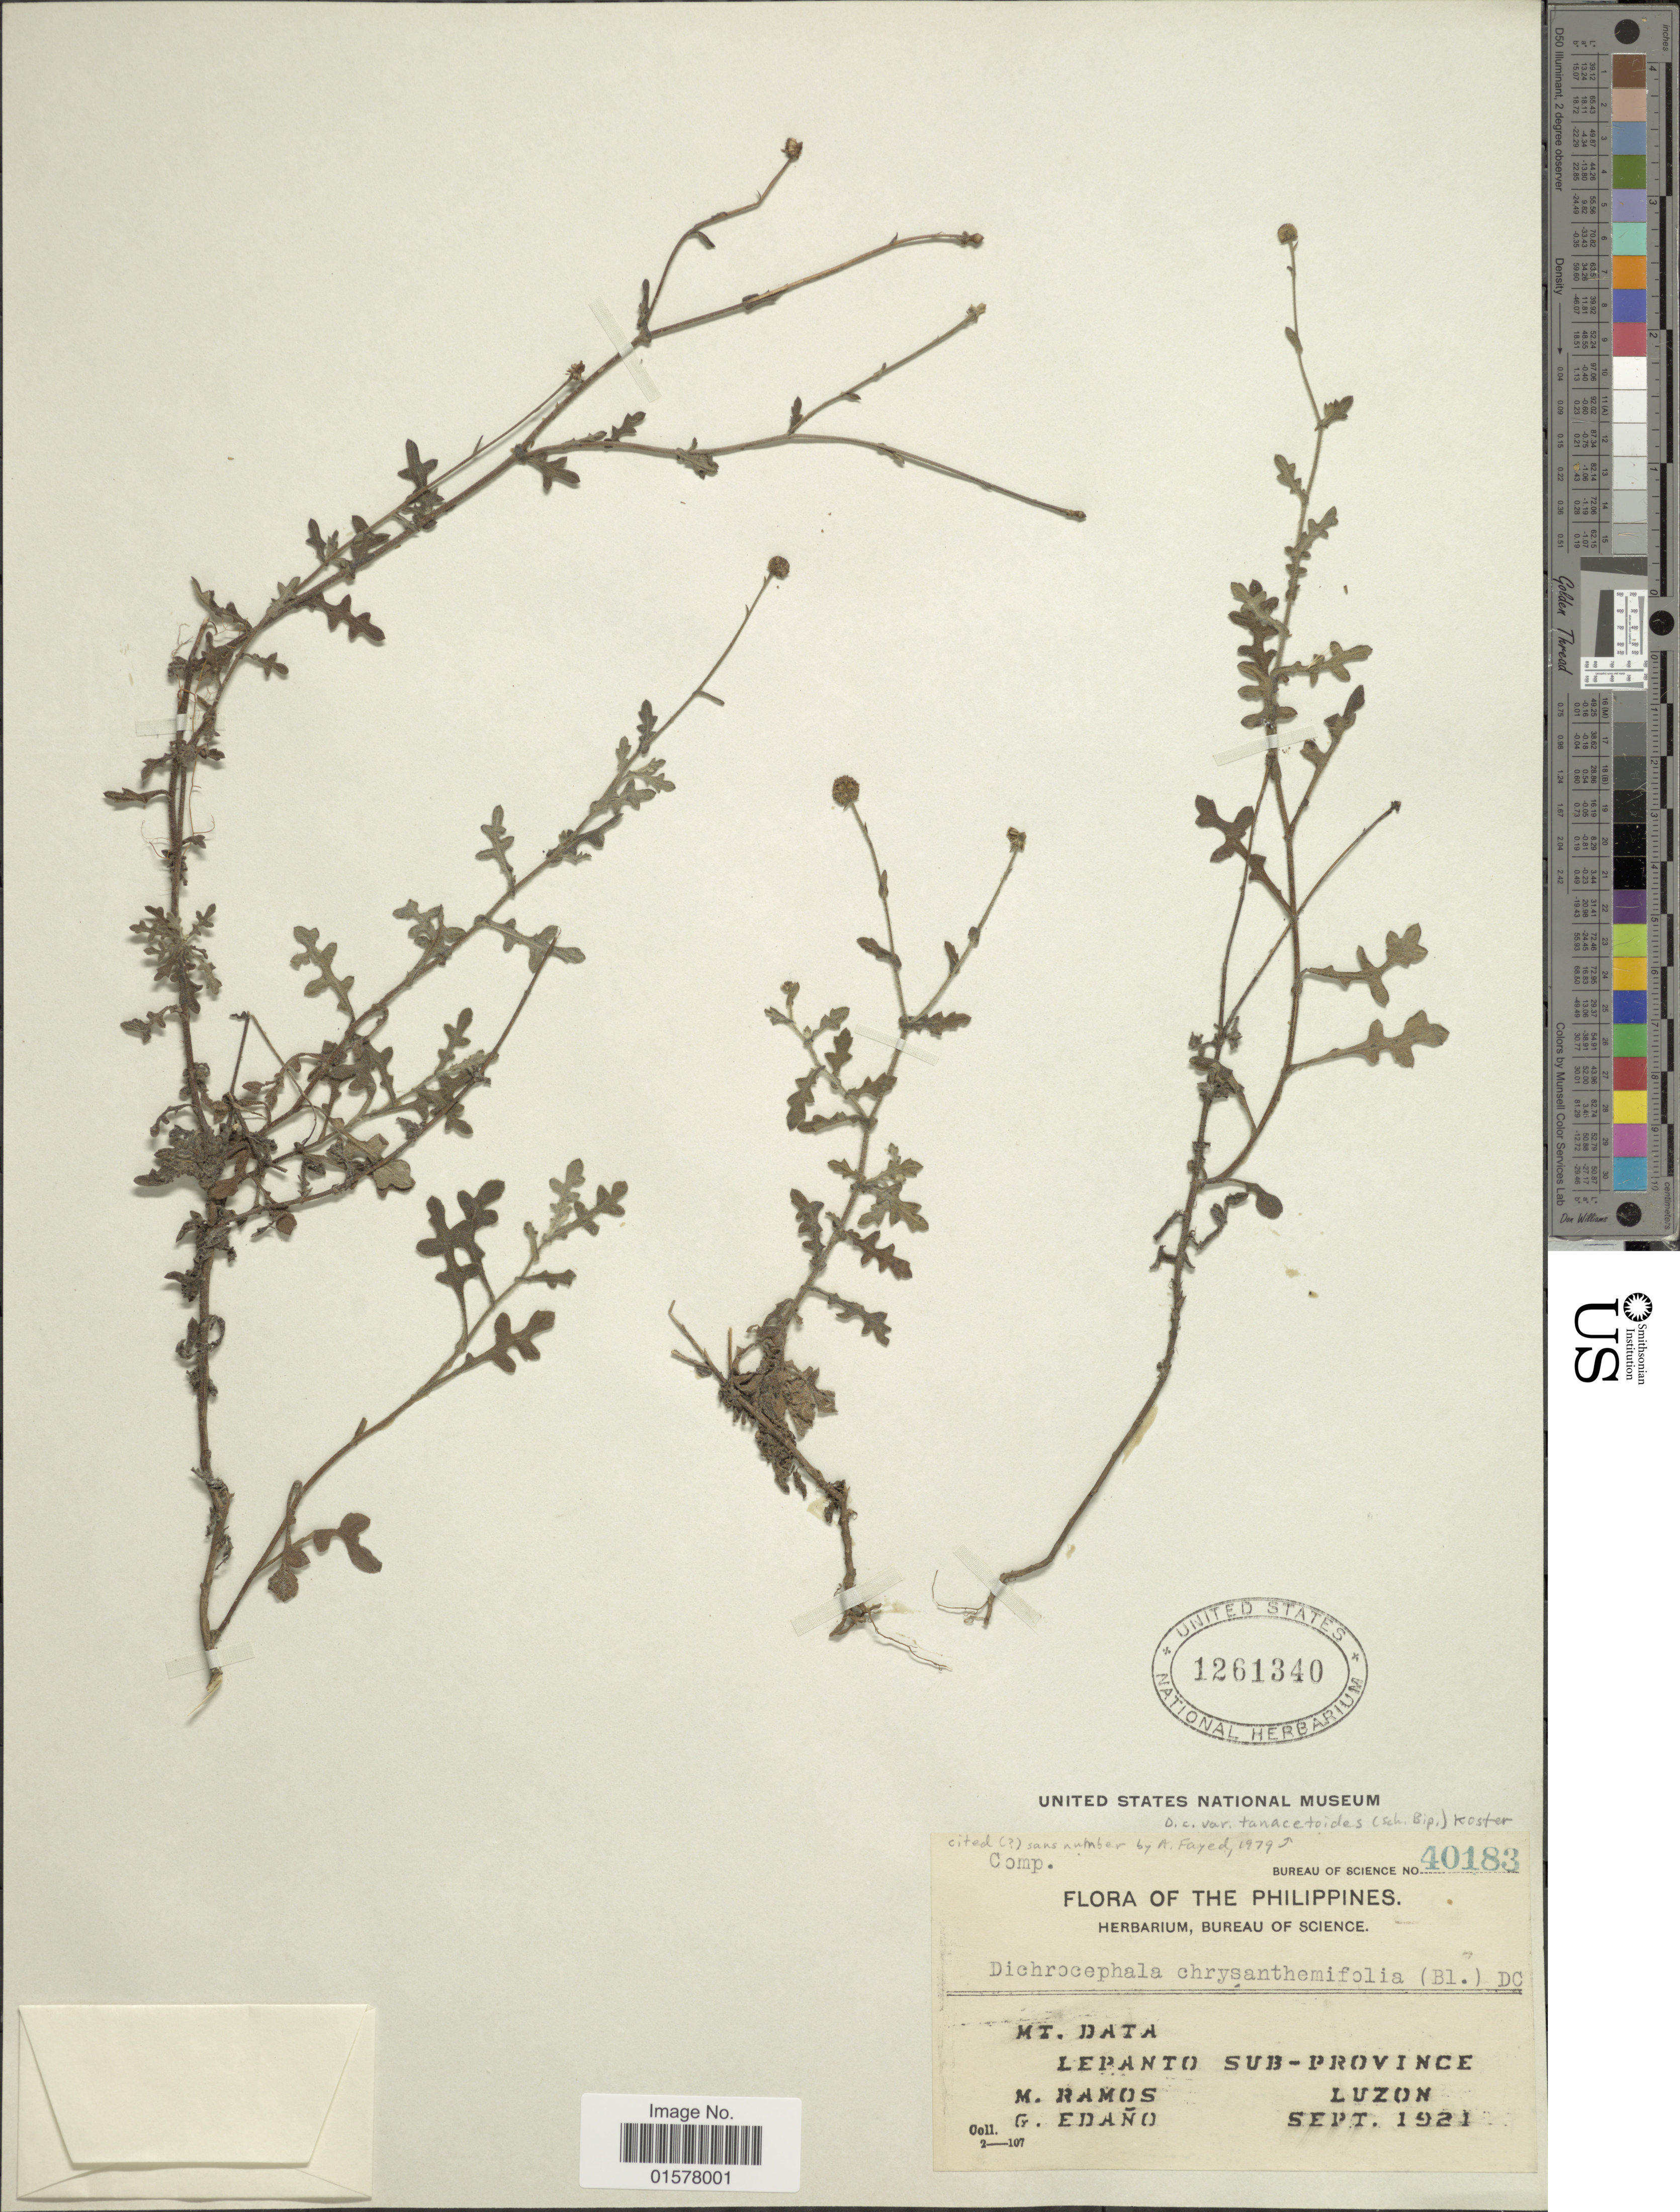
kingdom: Plantae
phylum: Tracheophyta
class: Magnoliopsida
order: Asterales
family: Asteraceae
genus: Dichrocephala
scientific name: Dichrocephala chrysanthemifolia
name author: (Blume) DC.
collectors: M. Ramos & G. Edaño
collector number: Bureau of Science 40183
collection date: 1921-09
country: Philippines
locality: Mt. Data, Lepanto Sub-Province, Luzon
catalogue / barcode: US 1261340